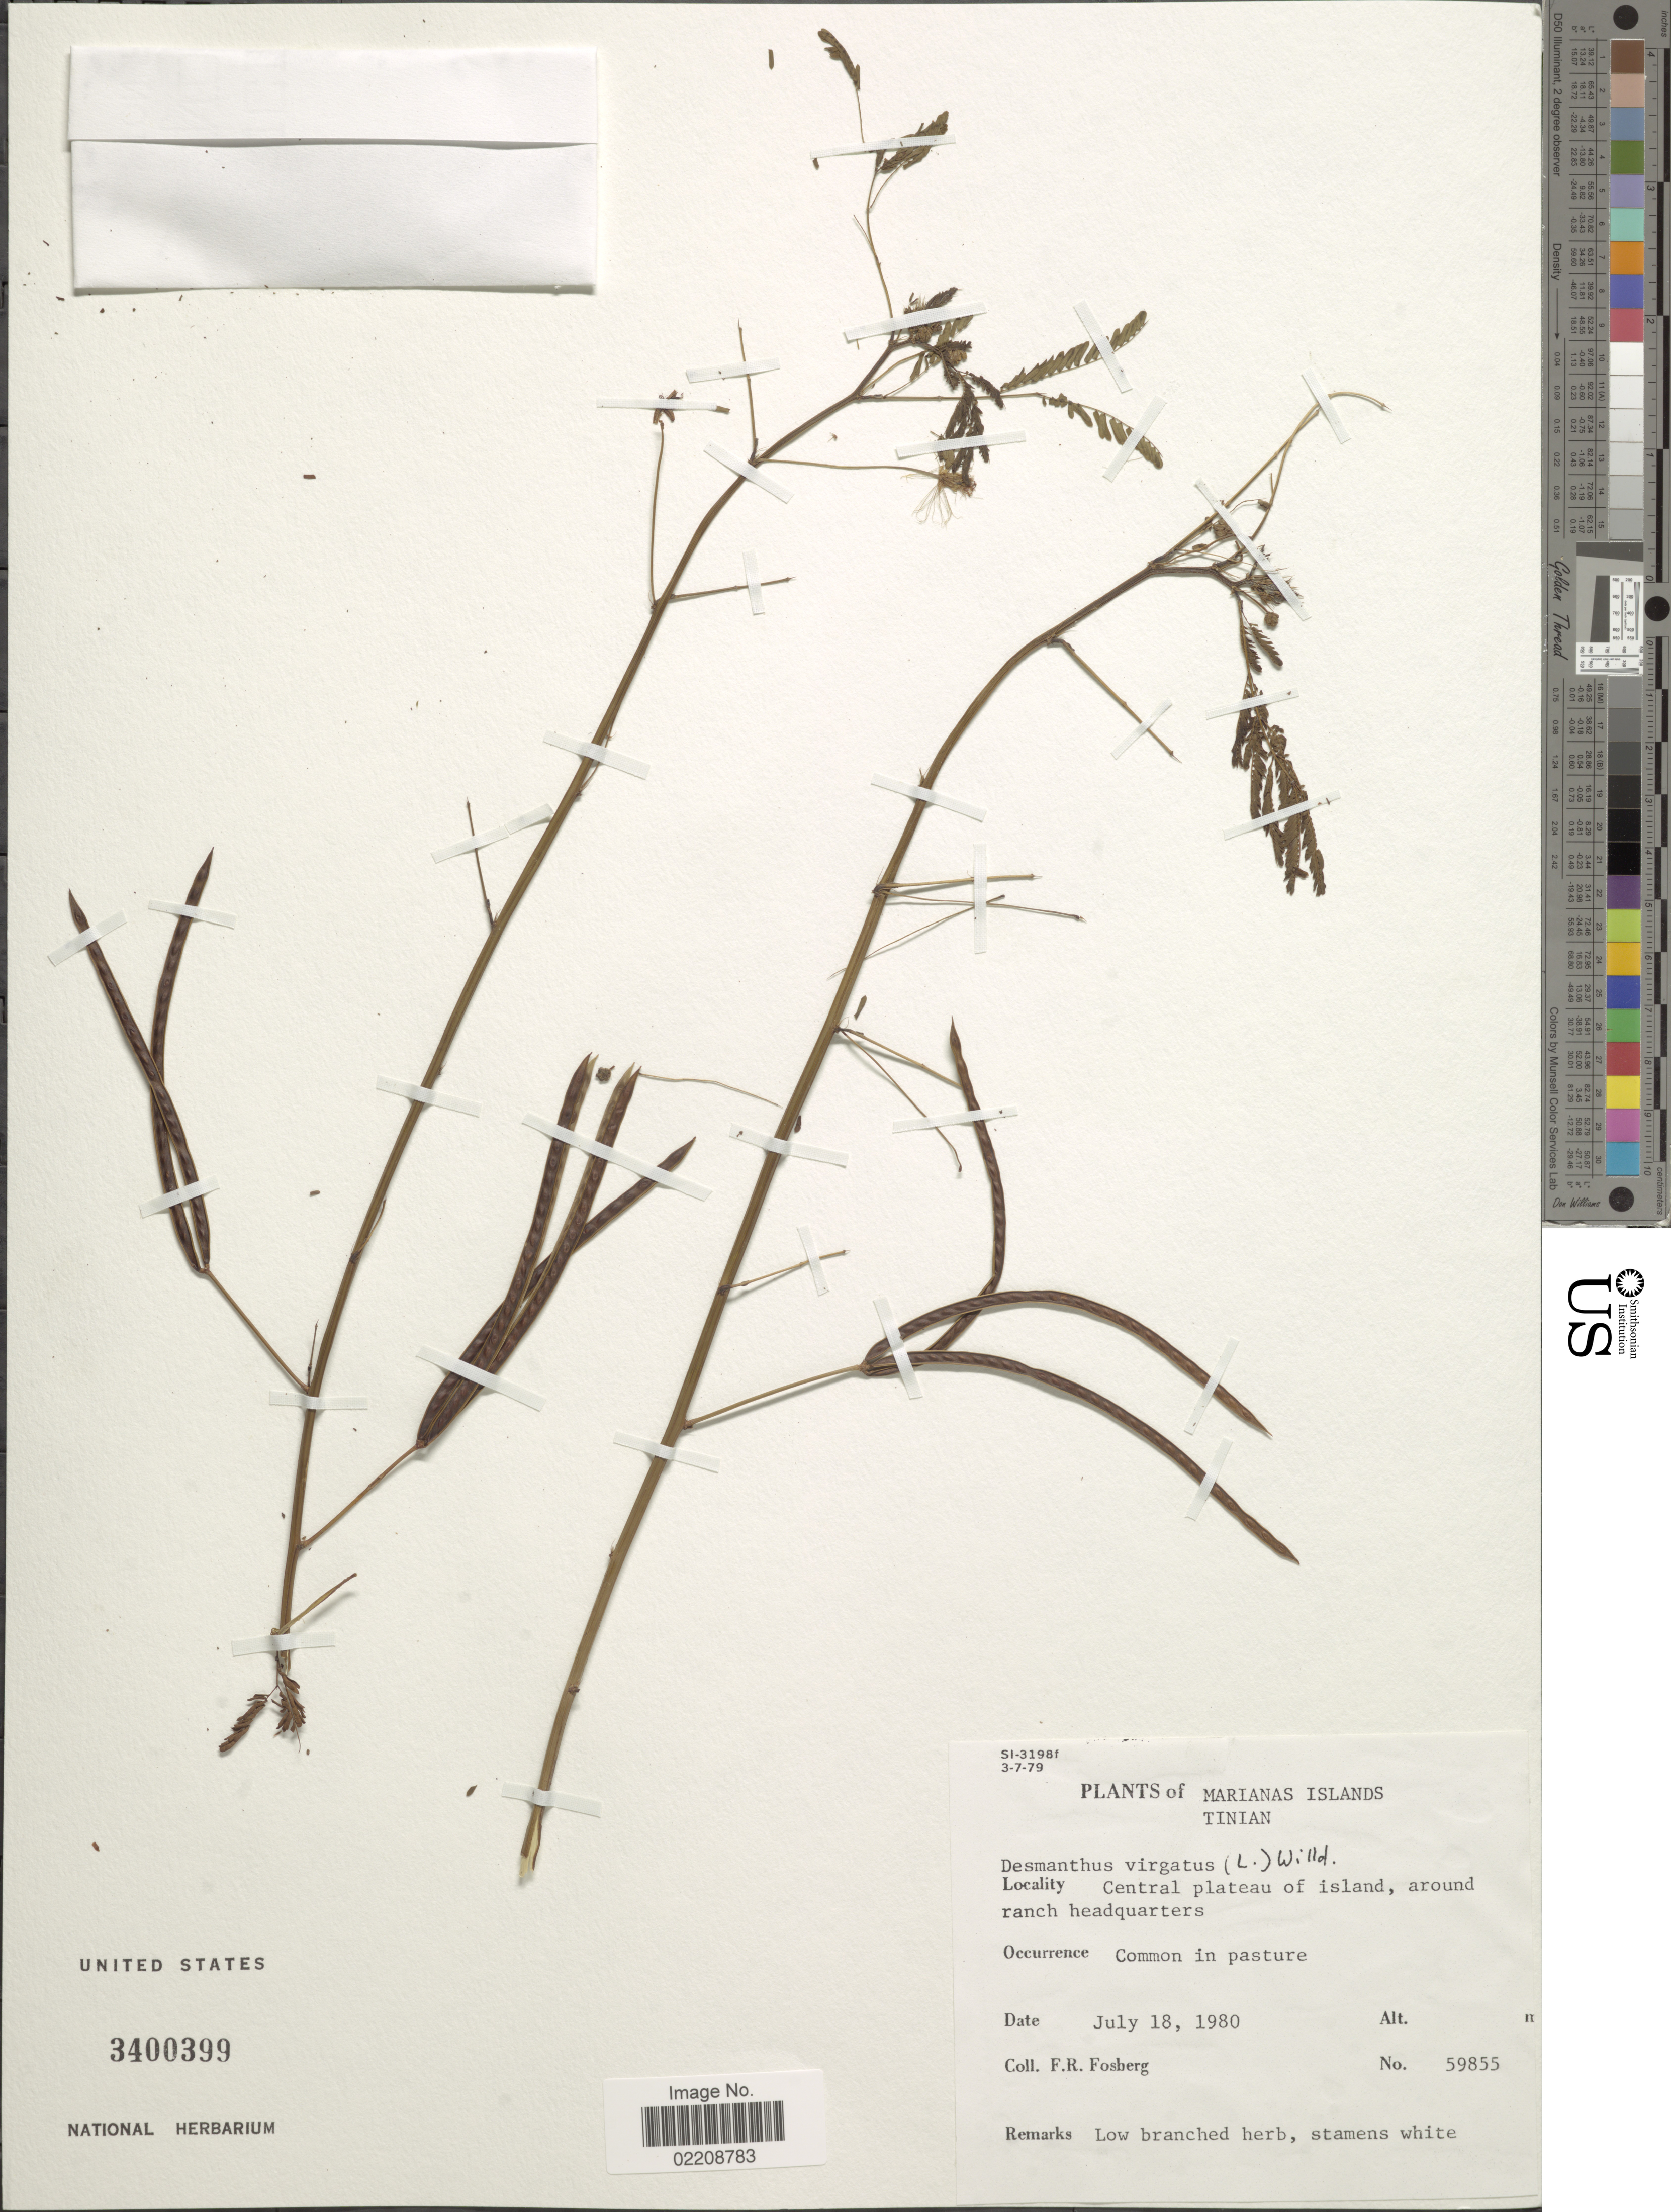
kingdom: Plantae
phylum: Tracheophyta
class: Magnoliopsida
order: Fabales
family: Fabaceae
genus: Desmanthus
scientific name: Desmanthus pernambucanus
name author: (L.) Thell.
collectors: F. R. Fosberg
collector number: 59855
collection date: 1980-07-18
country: Northern Mariana Islands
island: Tinian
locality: Tinian, Central plateau of island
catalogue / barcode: US 3400399